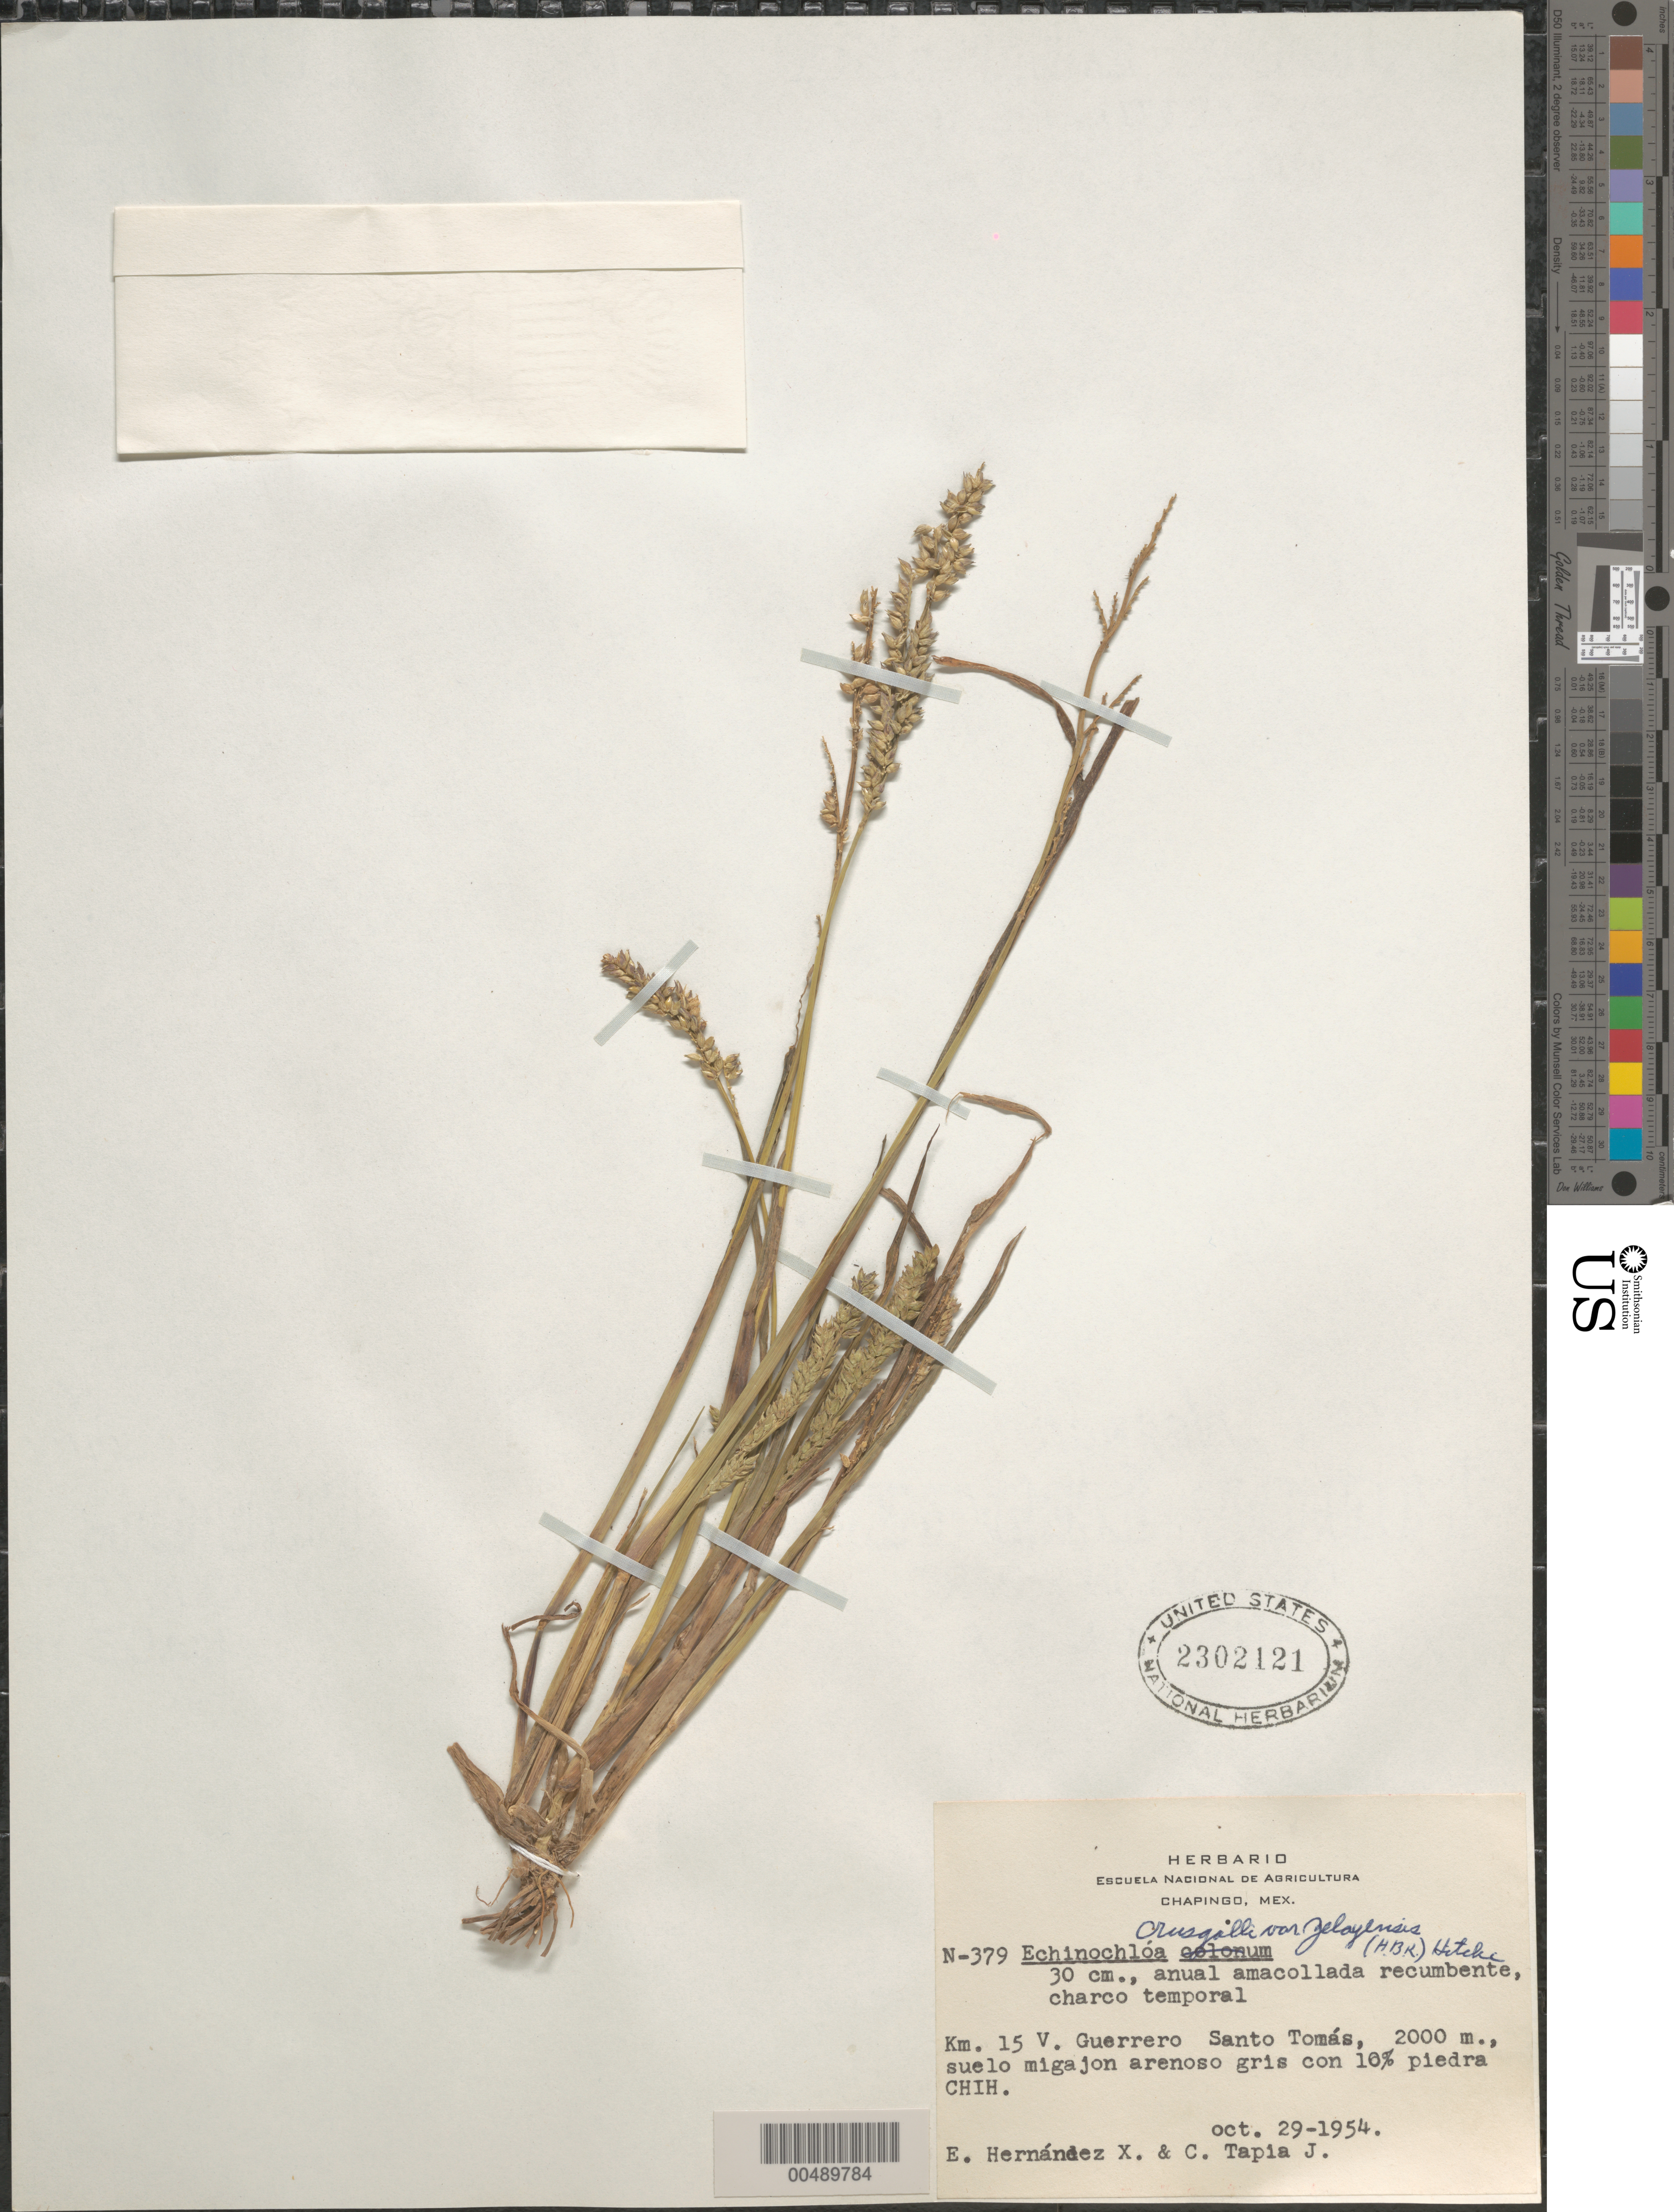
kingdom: Plantae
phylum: Tracheophyta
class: Liliopsida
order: Poales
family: Poaceae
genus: Echinochloa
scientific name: Echinochloa crus-galli var. zelayensis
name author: (Kunth) Hitchc.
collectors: E. I. Hernández-X. & C. Tapia-J.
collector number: N-379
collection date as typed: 29 Oct 1954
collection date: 1954-10-29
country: Mexico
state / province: Chihuahua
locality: Km 15 V. Guerrero Santo Tomás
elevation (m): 2000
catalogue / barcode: US 2302121